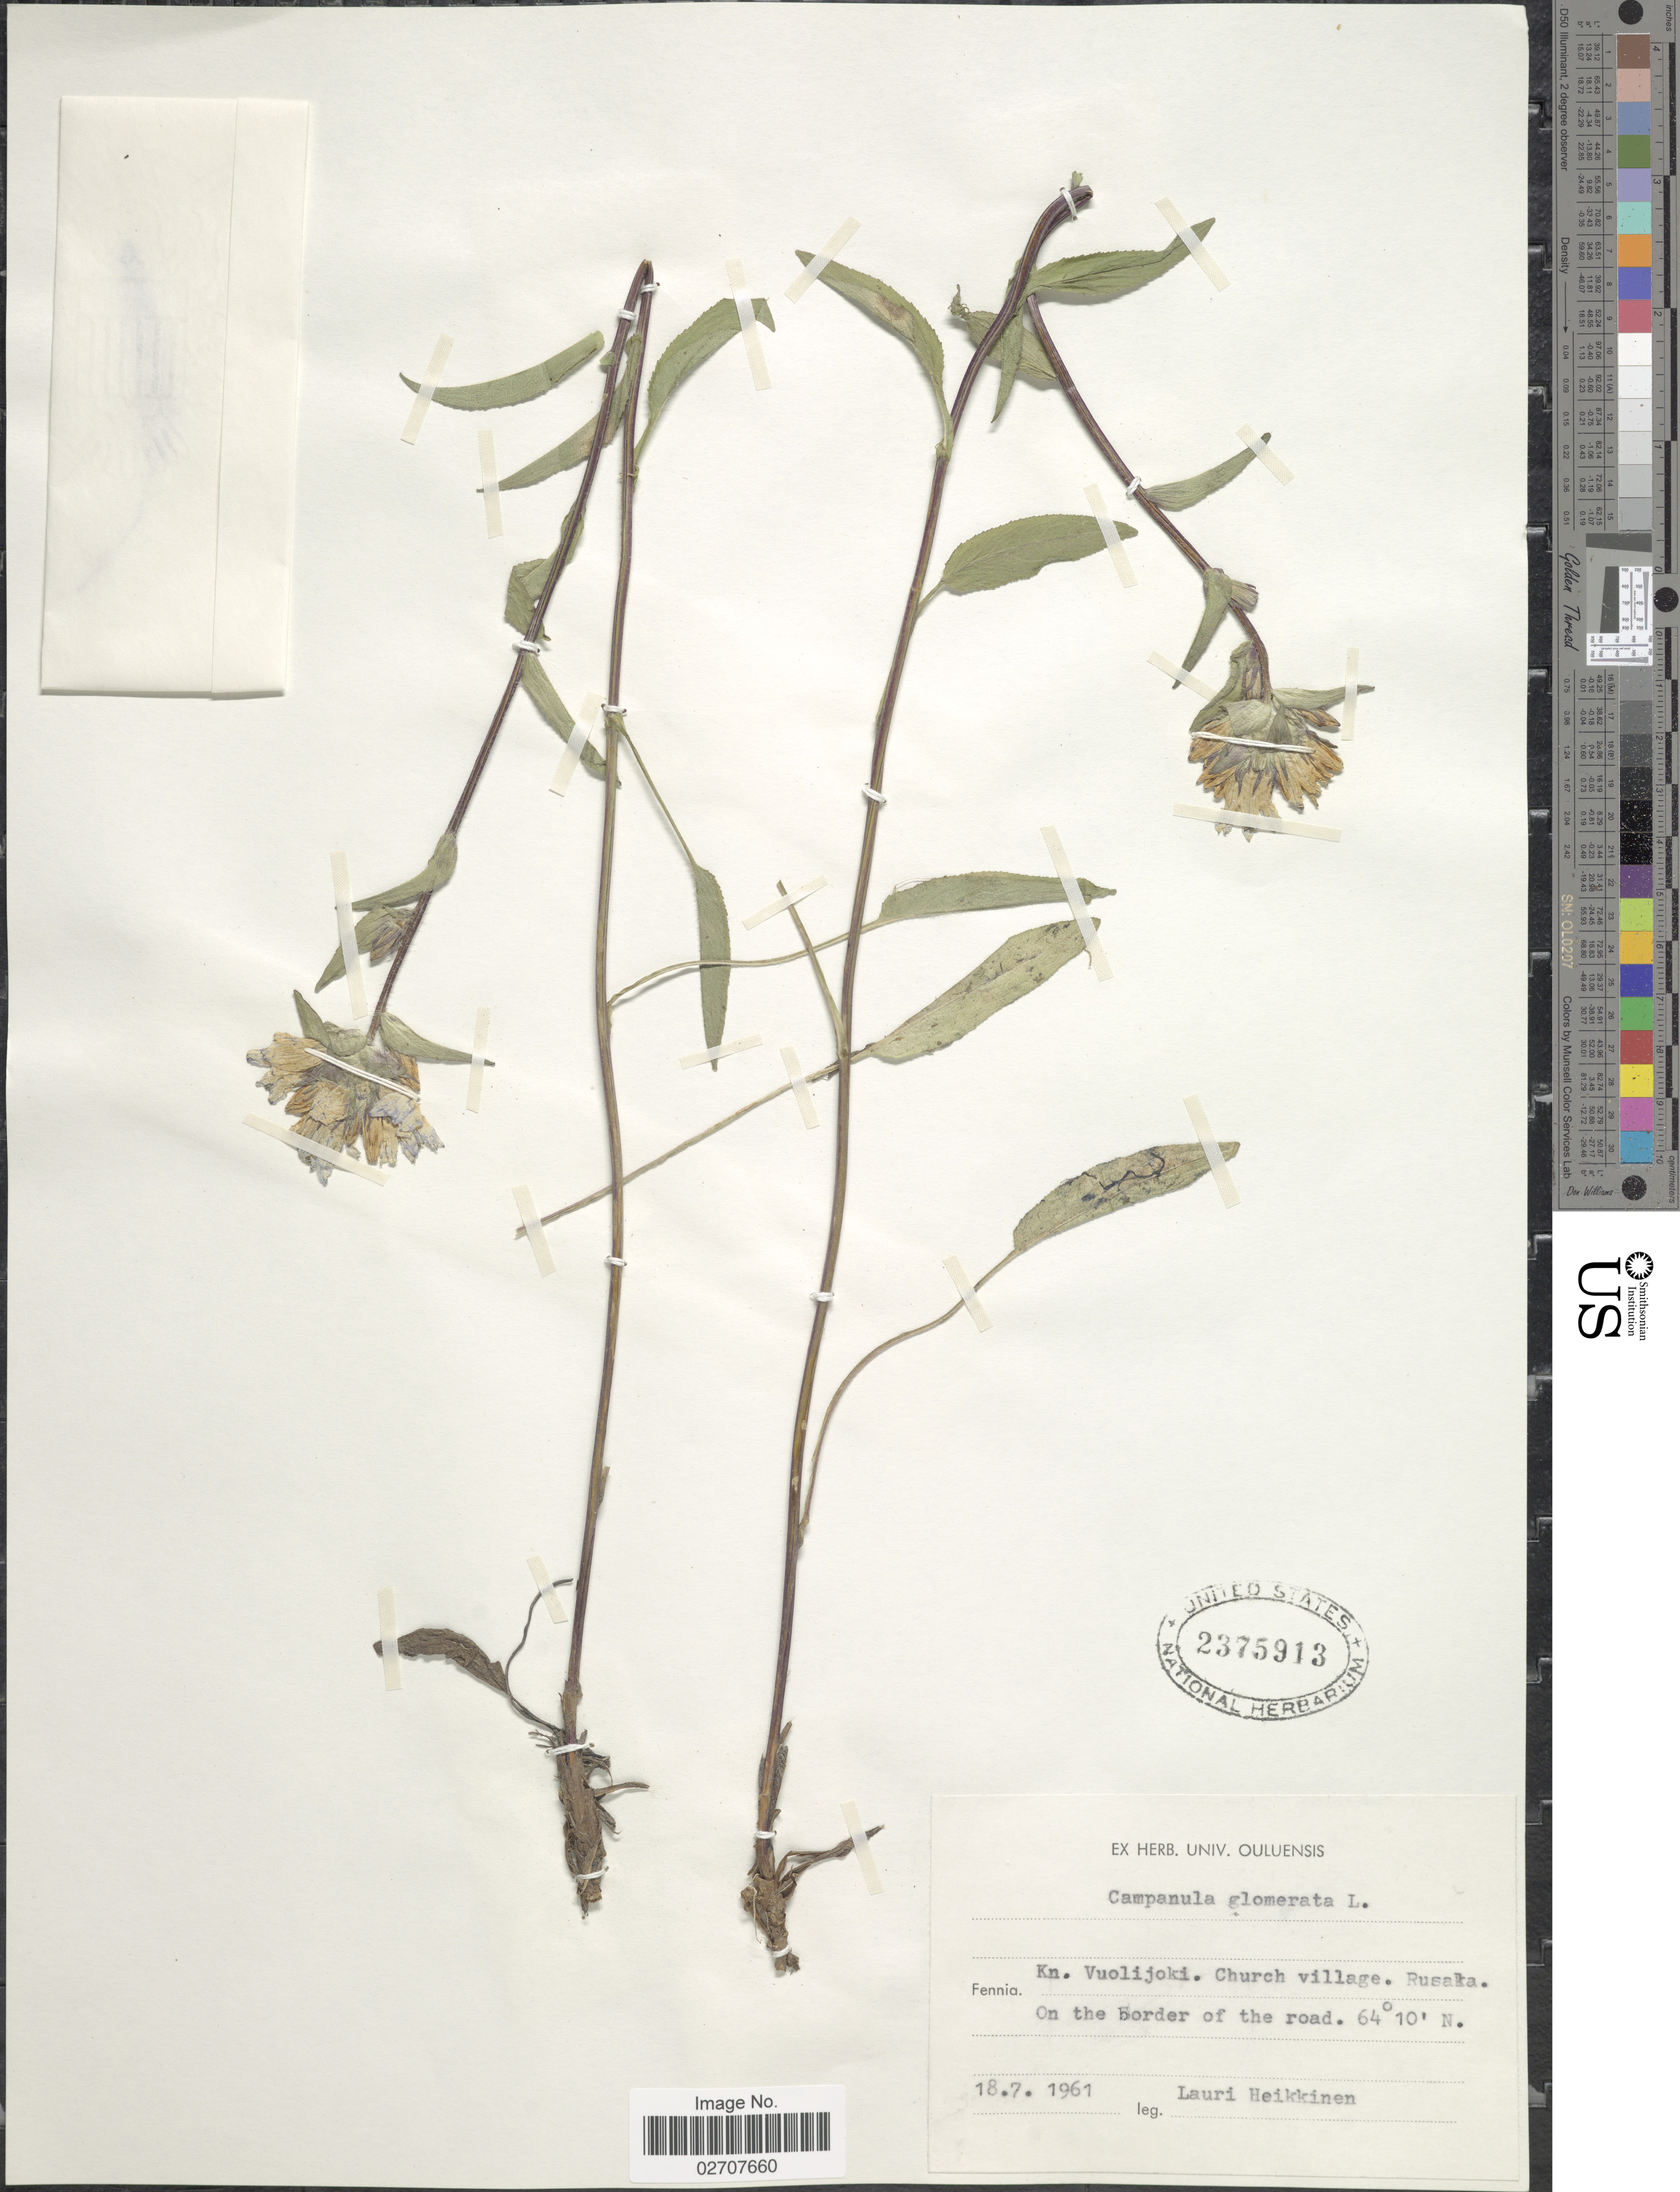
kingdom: Plantae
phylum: Tracheophyta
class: Magnoliopsida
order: Asterales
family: Campanulaceae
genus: Campanula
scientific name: Campanula glomerata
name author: L.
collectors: L. Heikkinen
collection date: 1961-07-18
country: Finland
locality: Fennia. Kn. Vuolijoki. Church village. Rusaka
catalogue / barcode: US 2375913